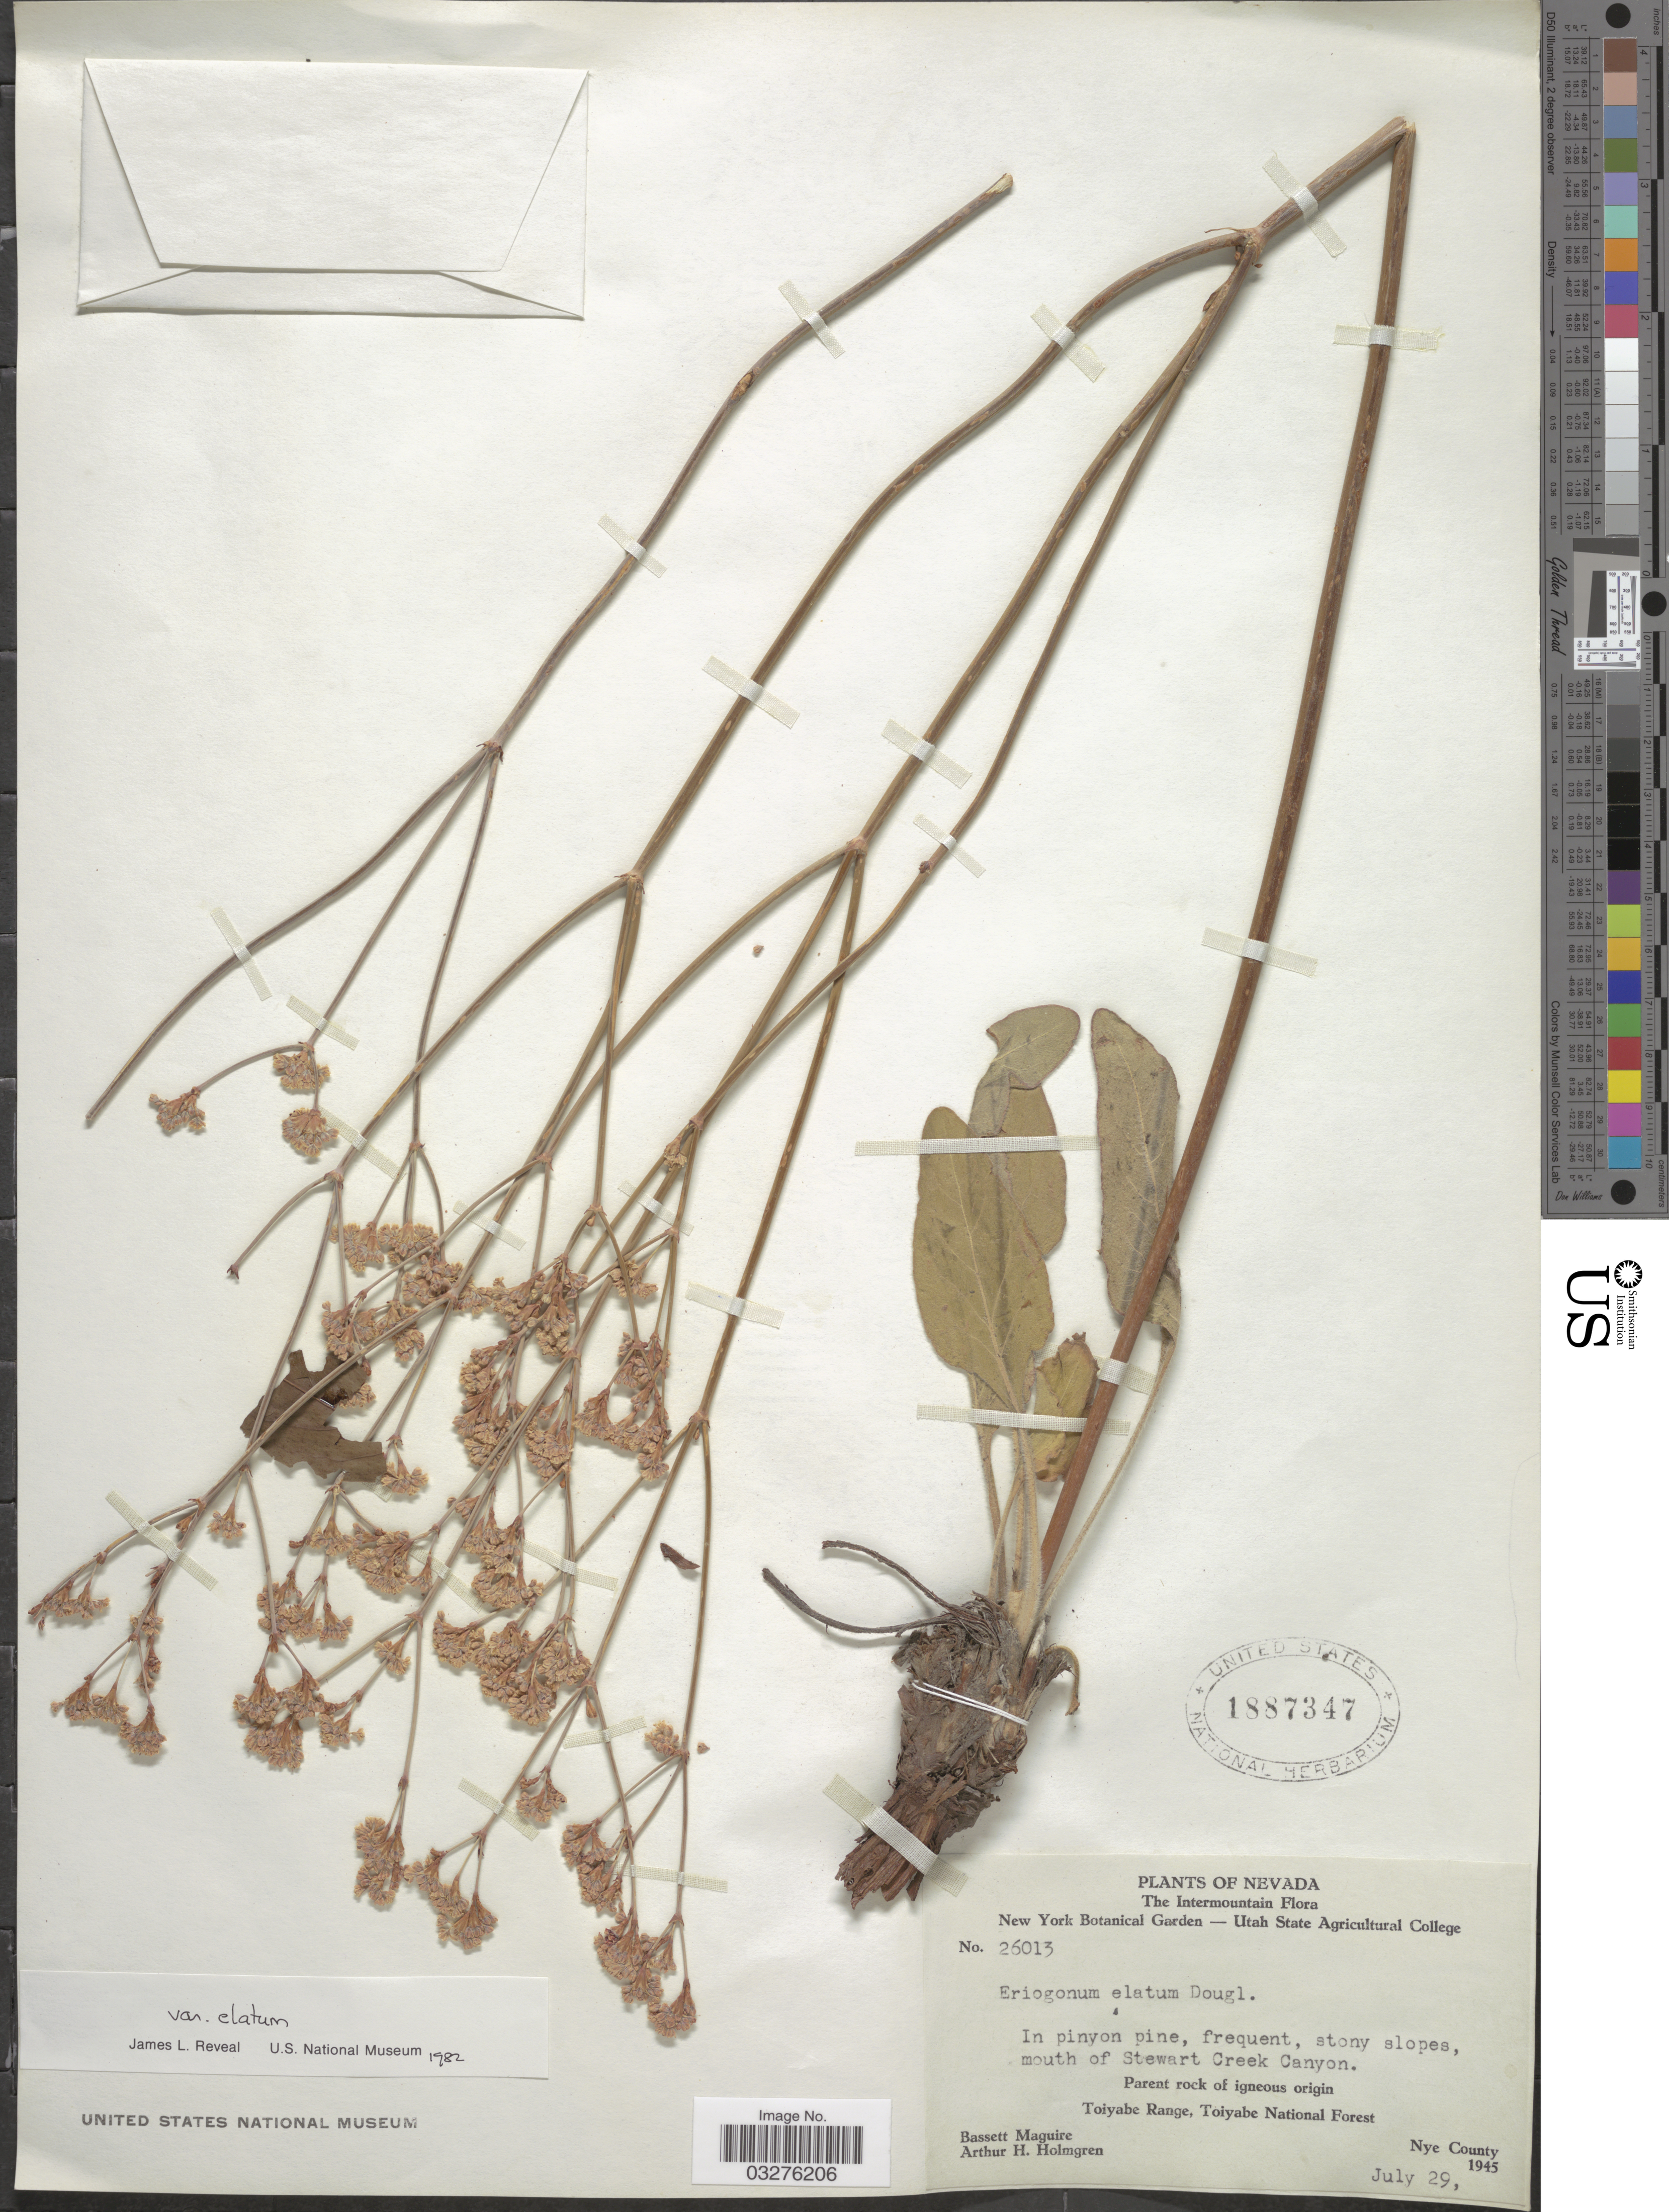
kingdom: Plantae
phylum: Tracheophyta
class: Magnoliopsida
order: Caryophyllales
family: Polygonaceae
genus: Eriogonum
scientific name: Eriogonum elatum var. elatum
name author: Douglas ex Benth.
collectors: B. Maguire & A. H. Holmgren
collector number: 26013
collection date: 1945-07-29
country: United States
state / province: Nevada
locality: The Intermountain, In pinyon pine, frequent, stony slopes, mouth of Stewart Creek Canyon. Toiyabe Range, Toiyabe National Forest, Nye County.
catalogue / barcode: US 1887347